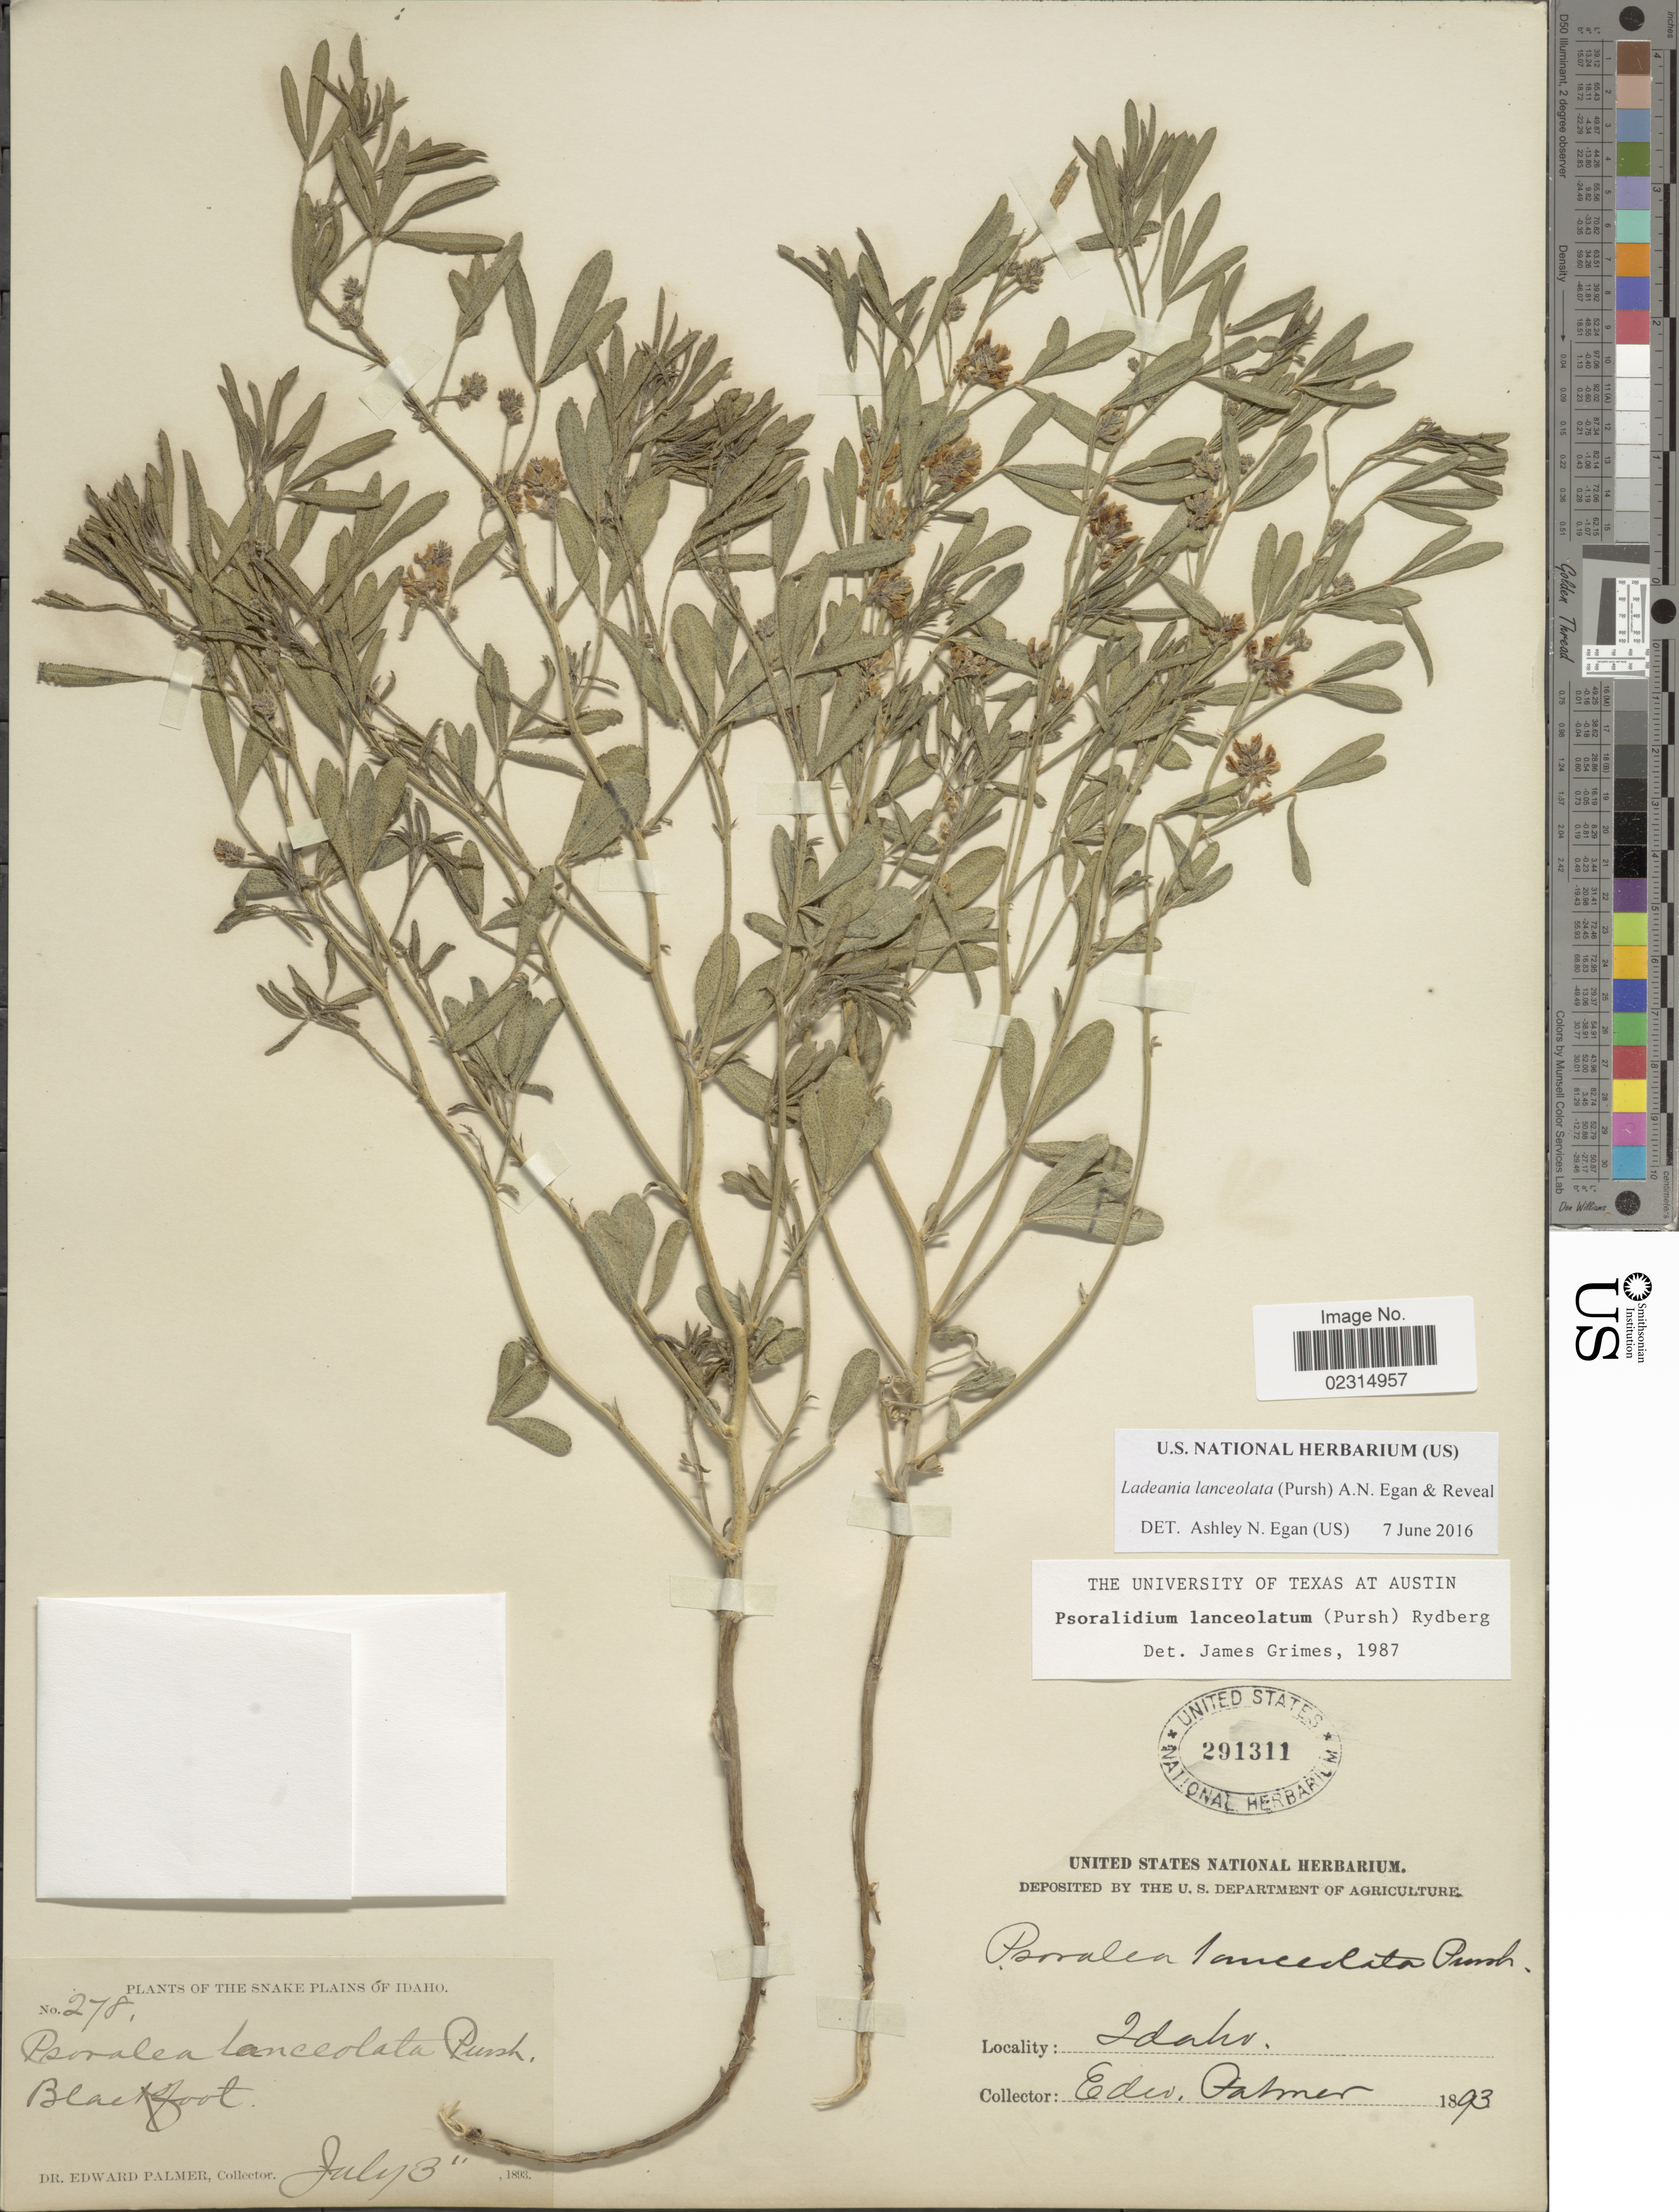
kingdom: Plantae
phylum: Tracheophyta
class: Magnoliopsida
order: Fabales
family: Fabaceae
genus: Ladeania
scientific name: Ladeania lanceolata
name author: (Pursh) A.N. Egan & Reveal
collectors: E. Palmer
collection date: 1893-07-03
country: United States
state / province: Idaho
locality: The Snake Plains, Blaetfoot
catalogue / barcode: US 291311